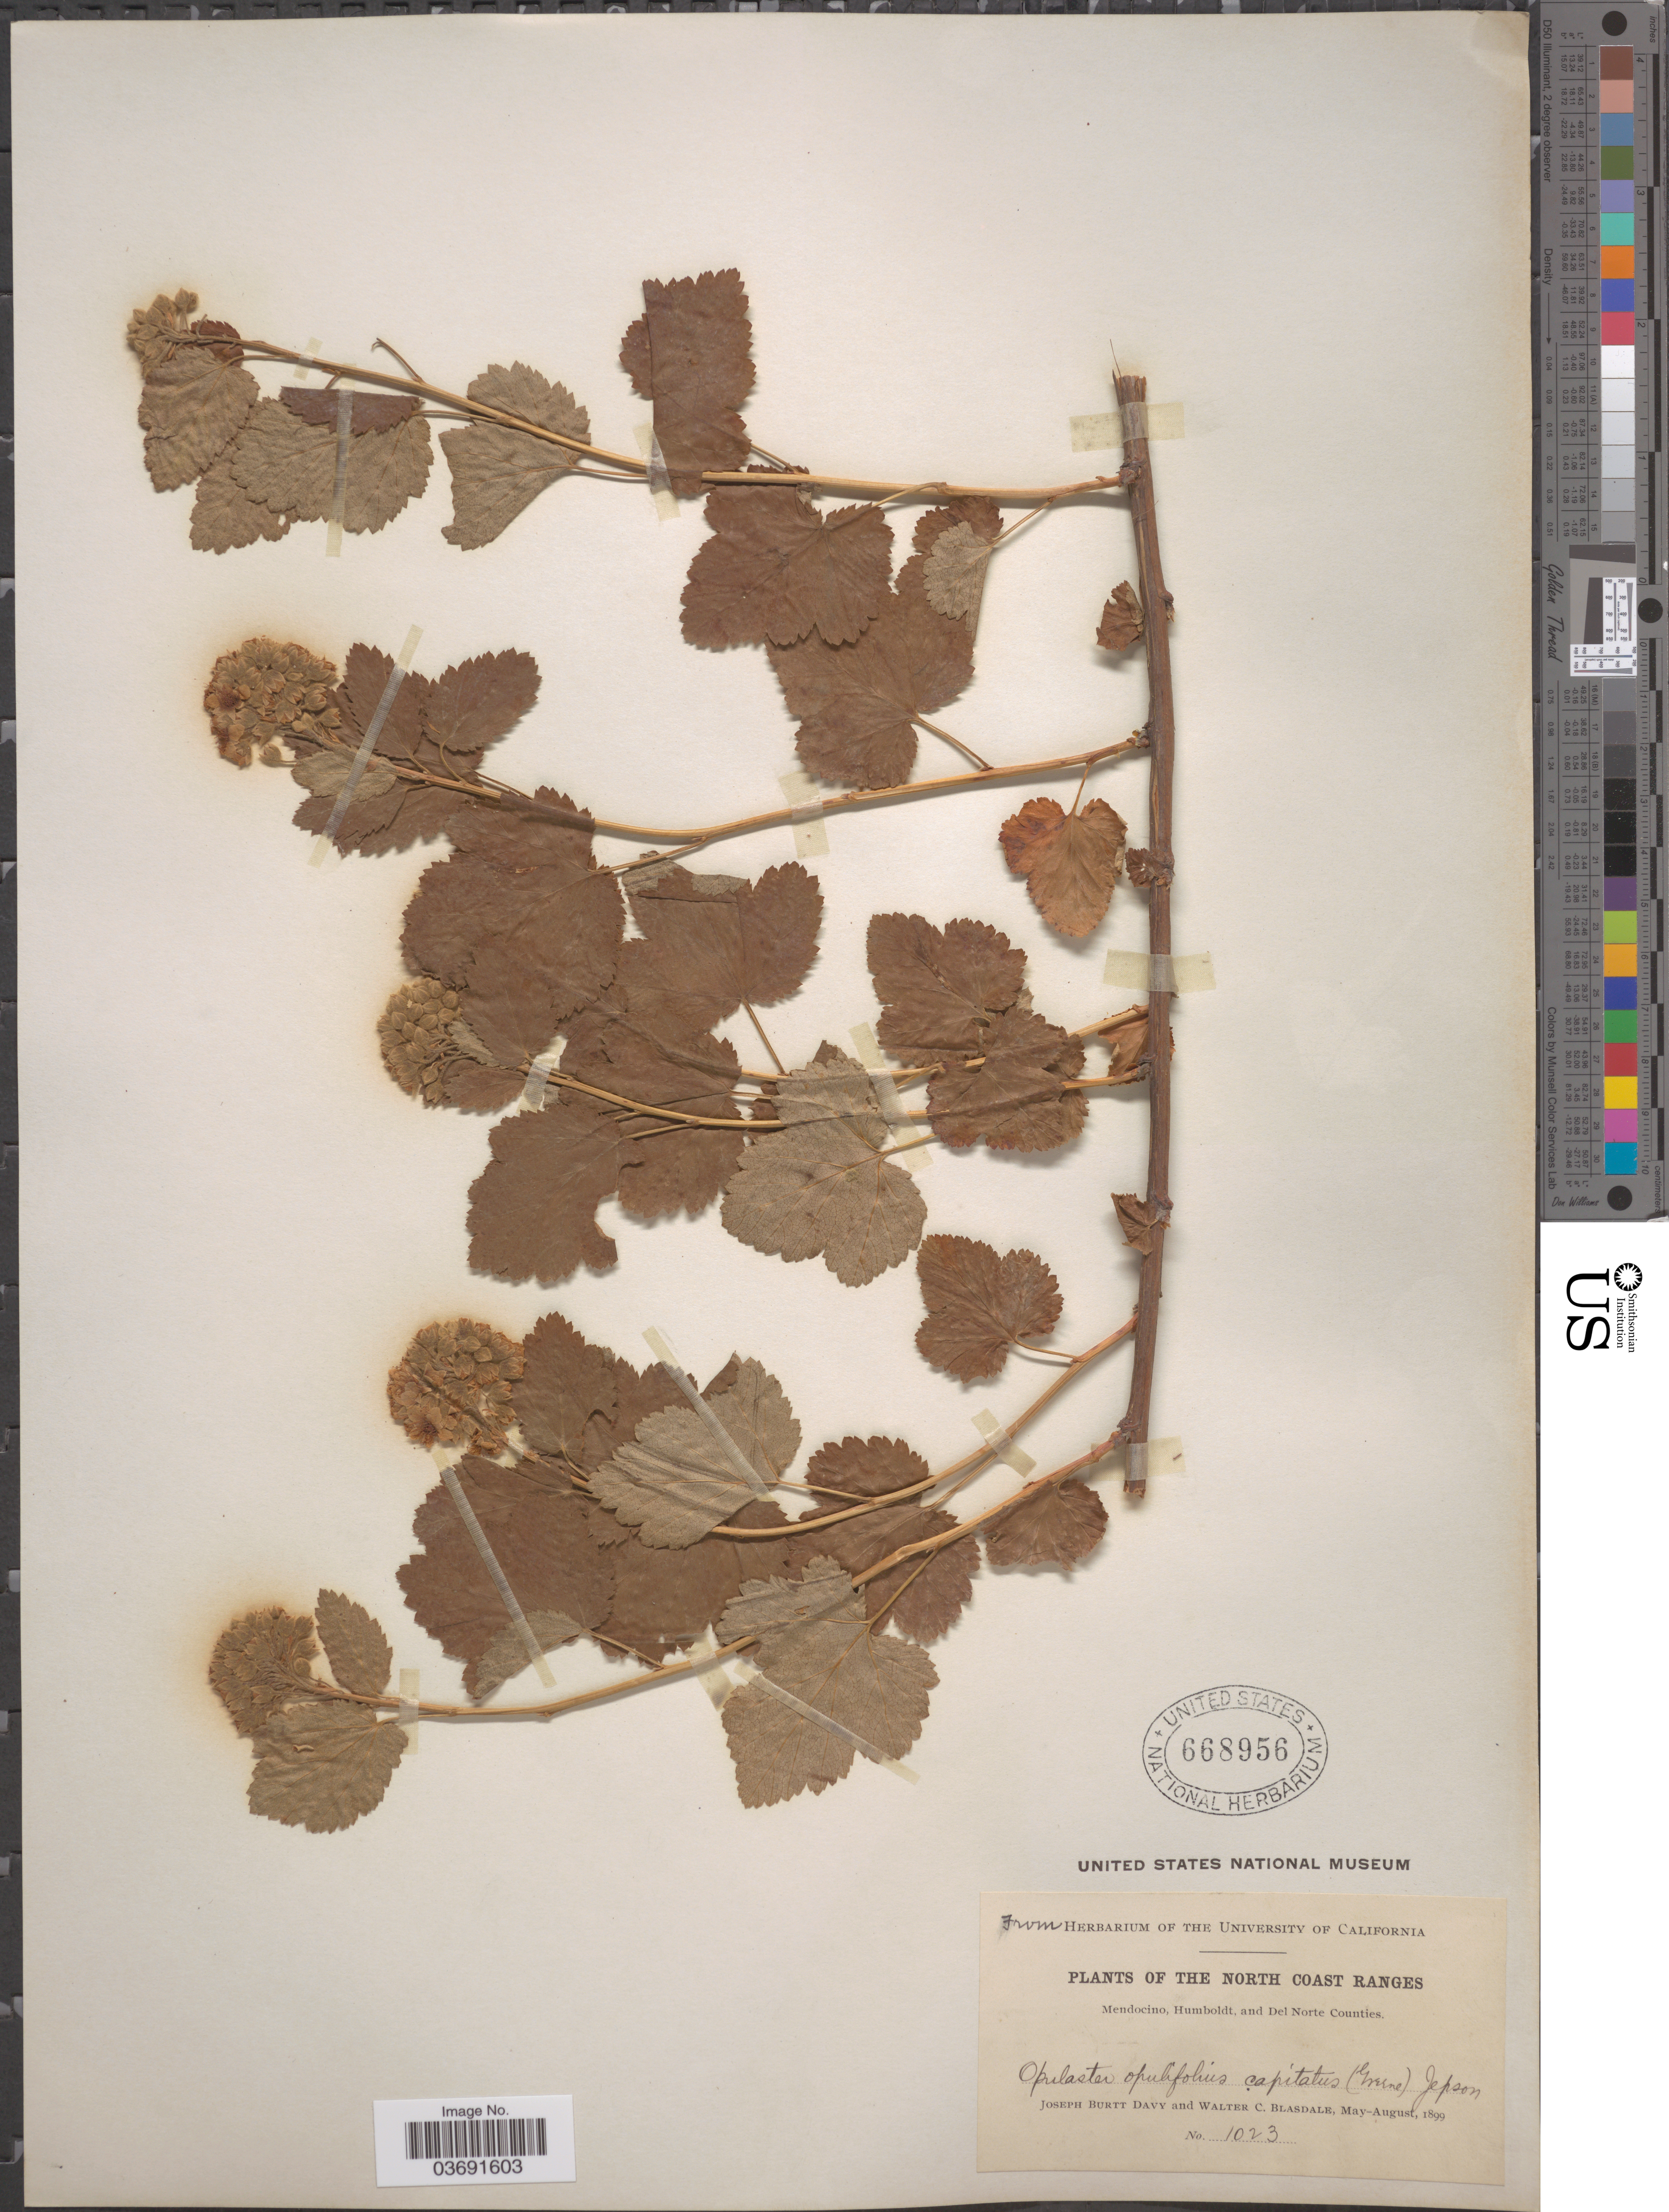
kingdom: Plantae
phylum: Tracheophyta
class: Magnoliopsida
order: Rosales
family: Rosaceae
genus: Physocarpus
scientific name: Physocarpus capitatus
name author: (Pursh) Kuntze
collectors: J. Burtt Davy & W. Blasdale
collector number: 1023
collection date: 1899-05/1899-08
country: United States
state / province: California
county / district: Mendocino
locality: The North Coast Ranges. Mendocino, Humboldt, and Del Norte Counties.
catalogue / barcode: US 668956